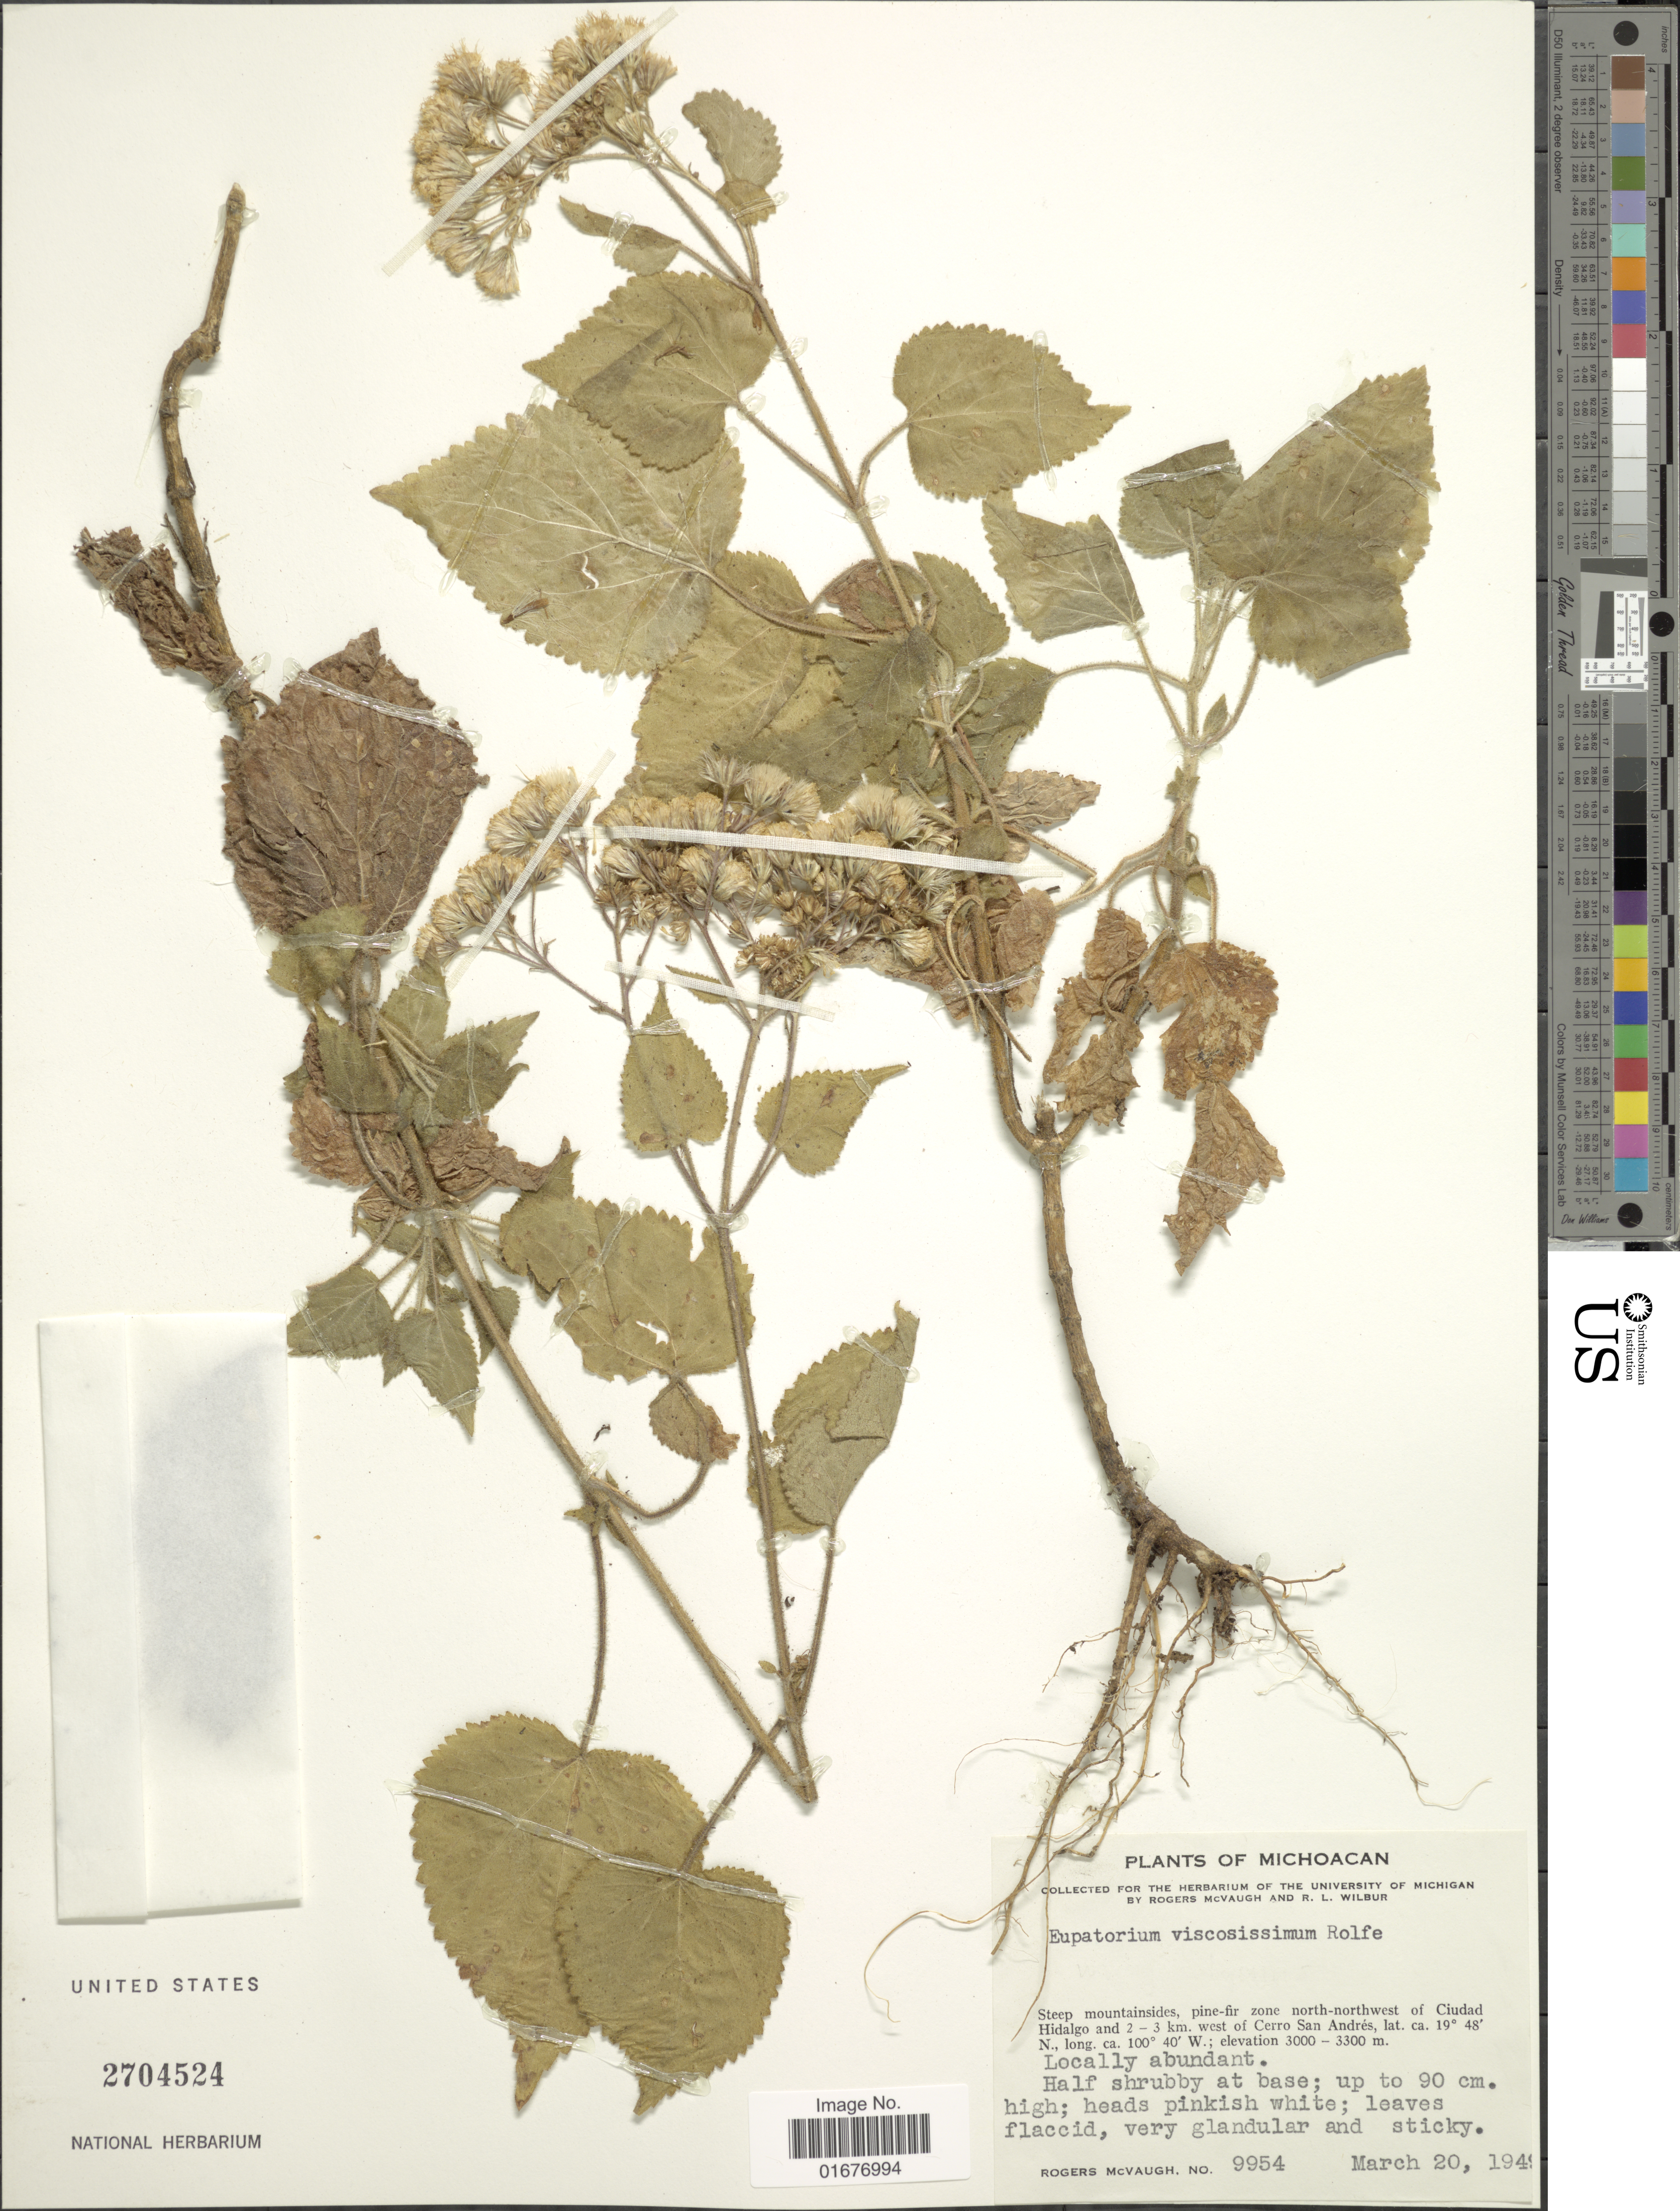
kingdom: Plantae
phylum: Tracheophyta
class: Magnoliopsida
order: Asterales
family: Asteraceae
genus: Ageratina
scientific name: Ageratina viscosissima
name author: (Rolfe) R.M. King & H. Rob.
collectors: R. McVaugh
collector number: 9954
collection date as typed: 194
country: Mexico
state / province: Michoacán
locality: Pine-fir zone north-northwest of Ciudad Hidalgo and 2- 3 km. west of Cerro San Andres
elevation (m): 3000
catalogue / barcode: US 2704524